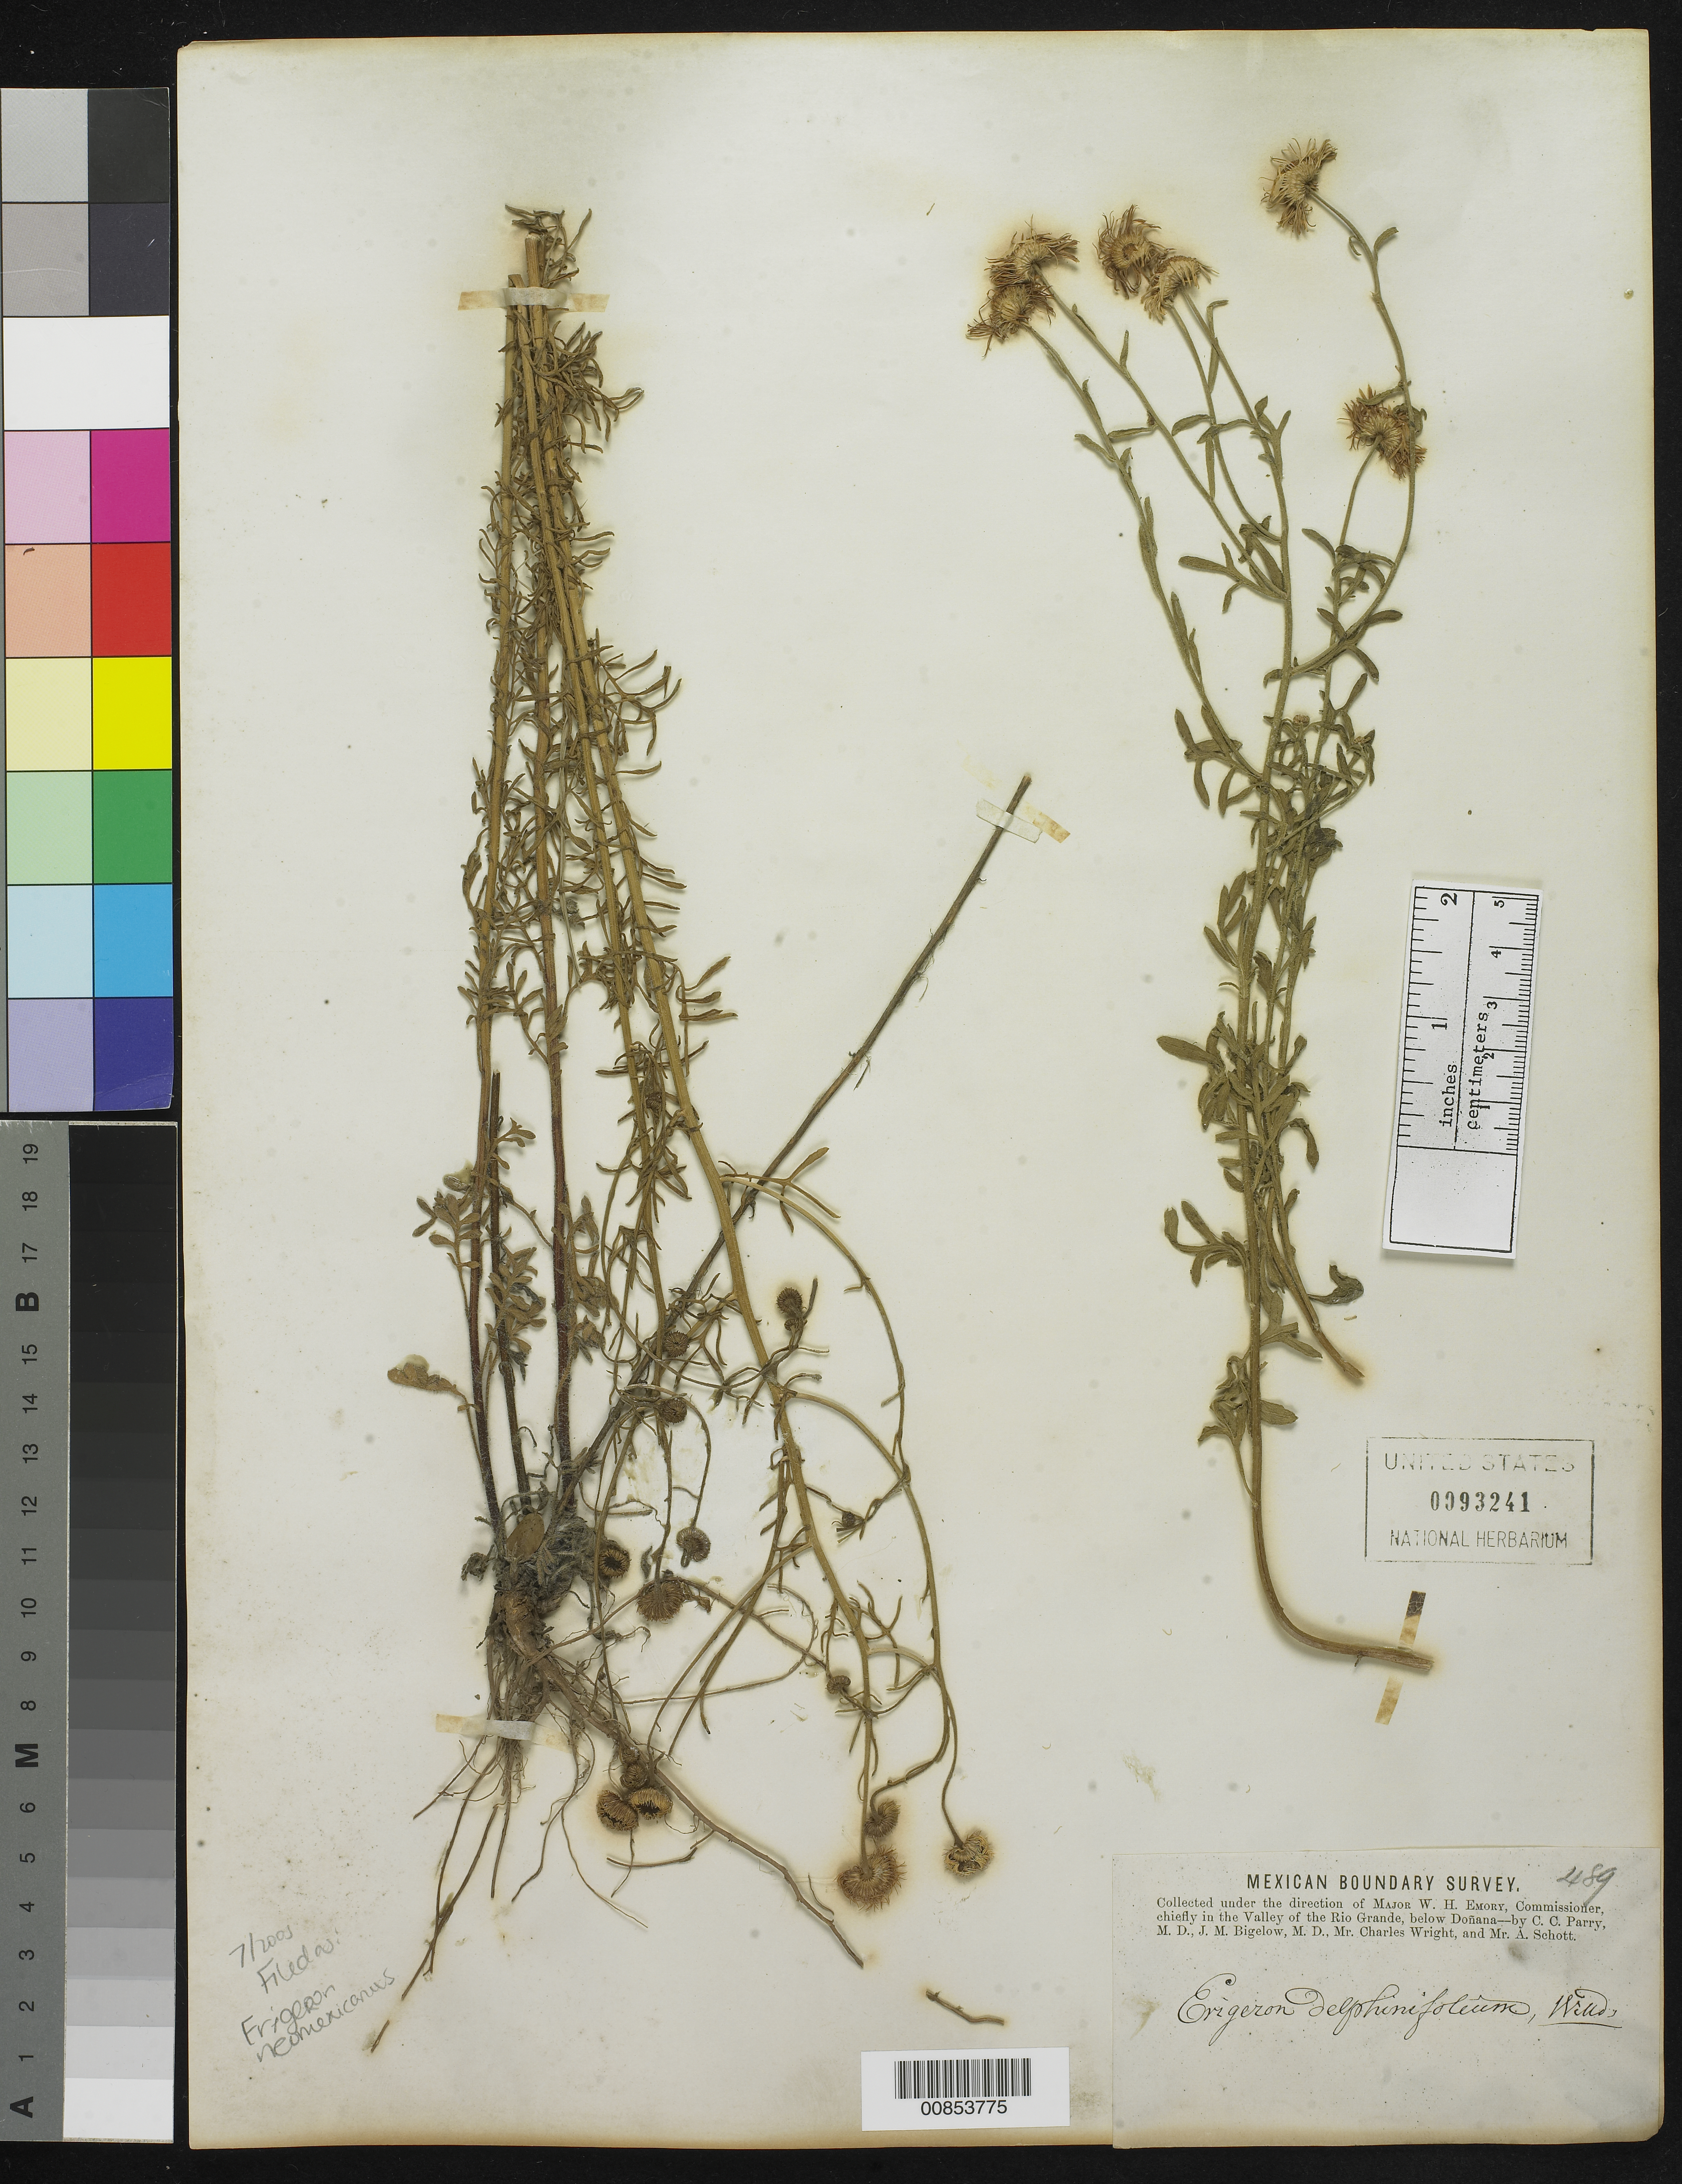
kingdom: Plantae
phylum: Tracheophyta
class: Magnoliopsida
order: Asterales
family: Asteraceae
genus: Erigeron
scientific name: Erigeron neomexicanus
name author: A. Gray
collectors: C. C. Parry, J. M. Bigelow, C. Wright & A. C. V. Schott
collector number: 489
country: United States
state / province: New Mexico / Texas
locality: Valley of the Rio Grande, below Doñana.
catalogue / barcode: US 93241